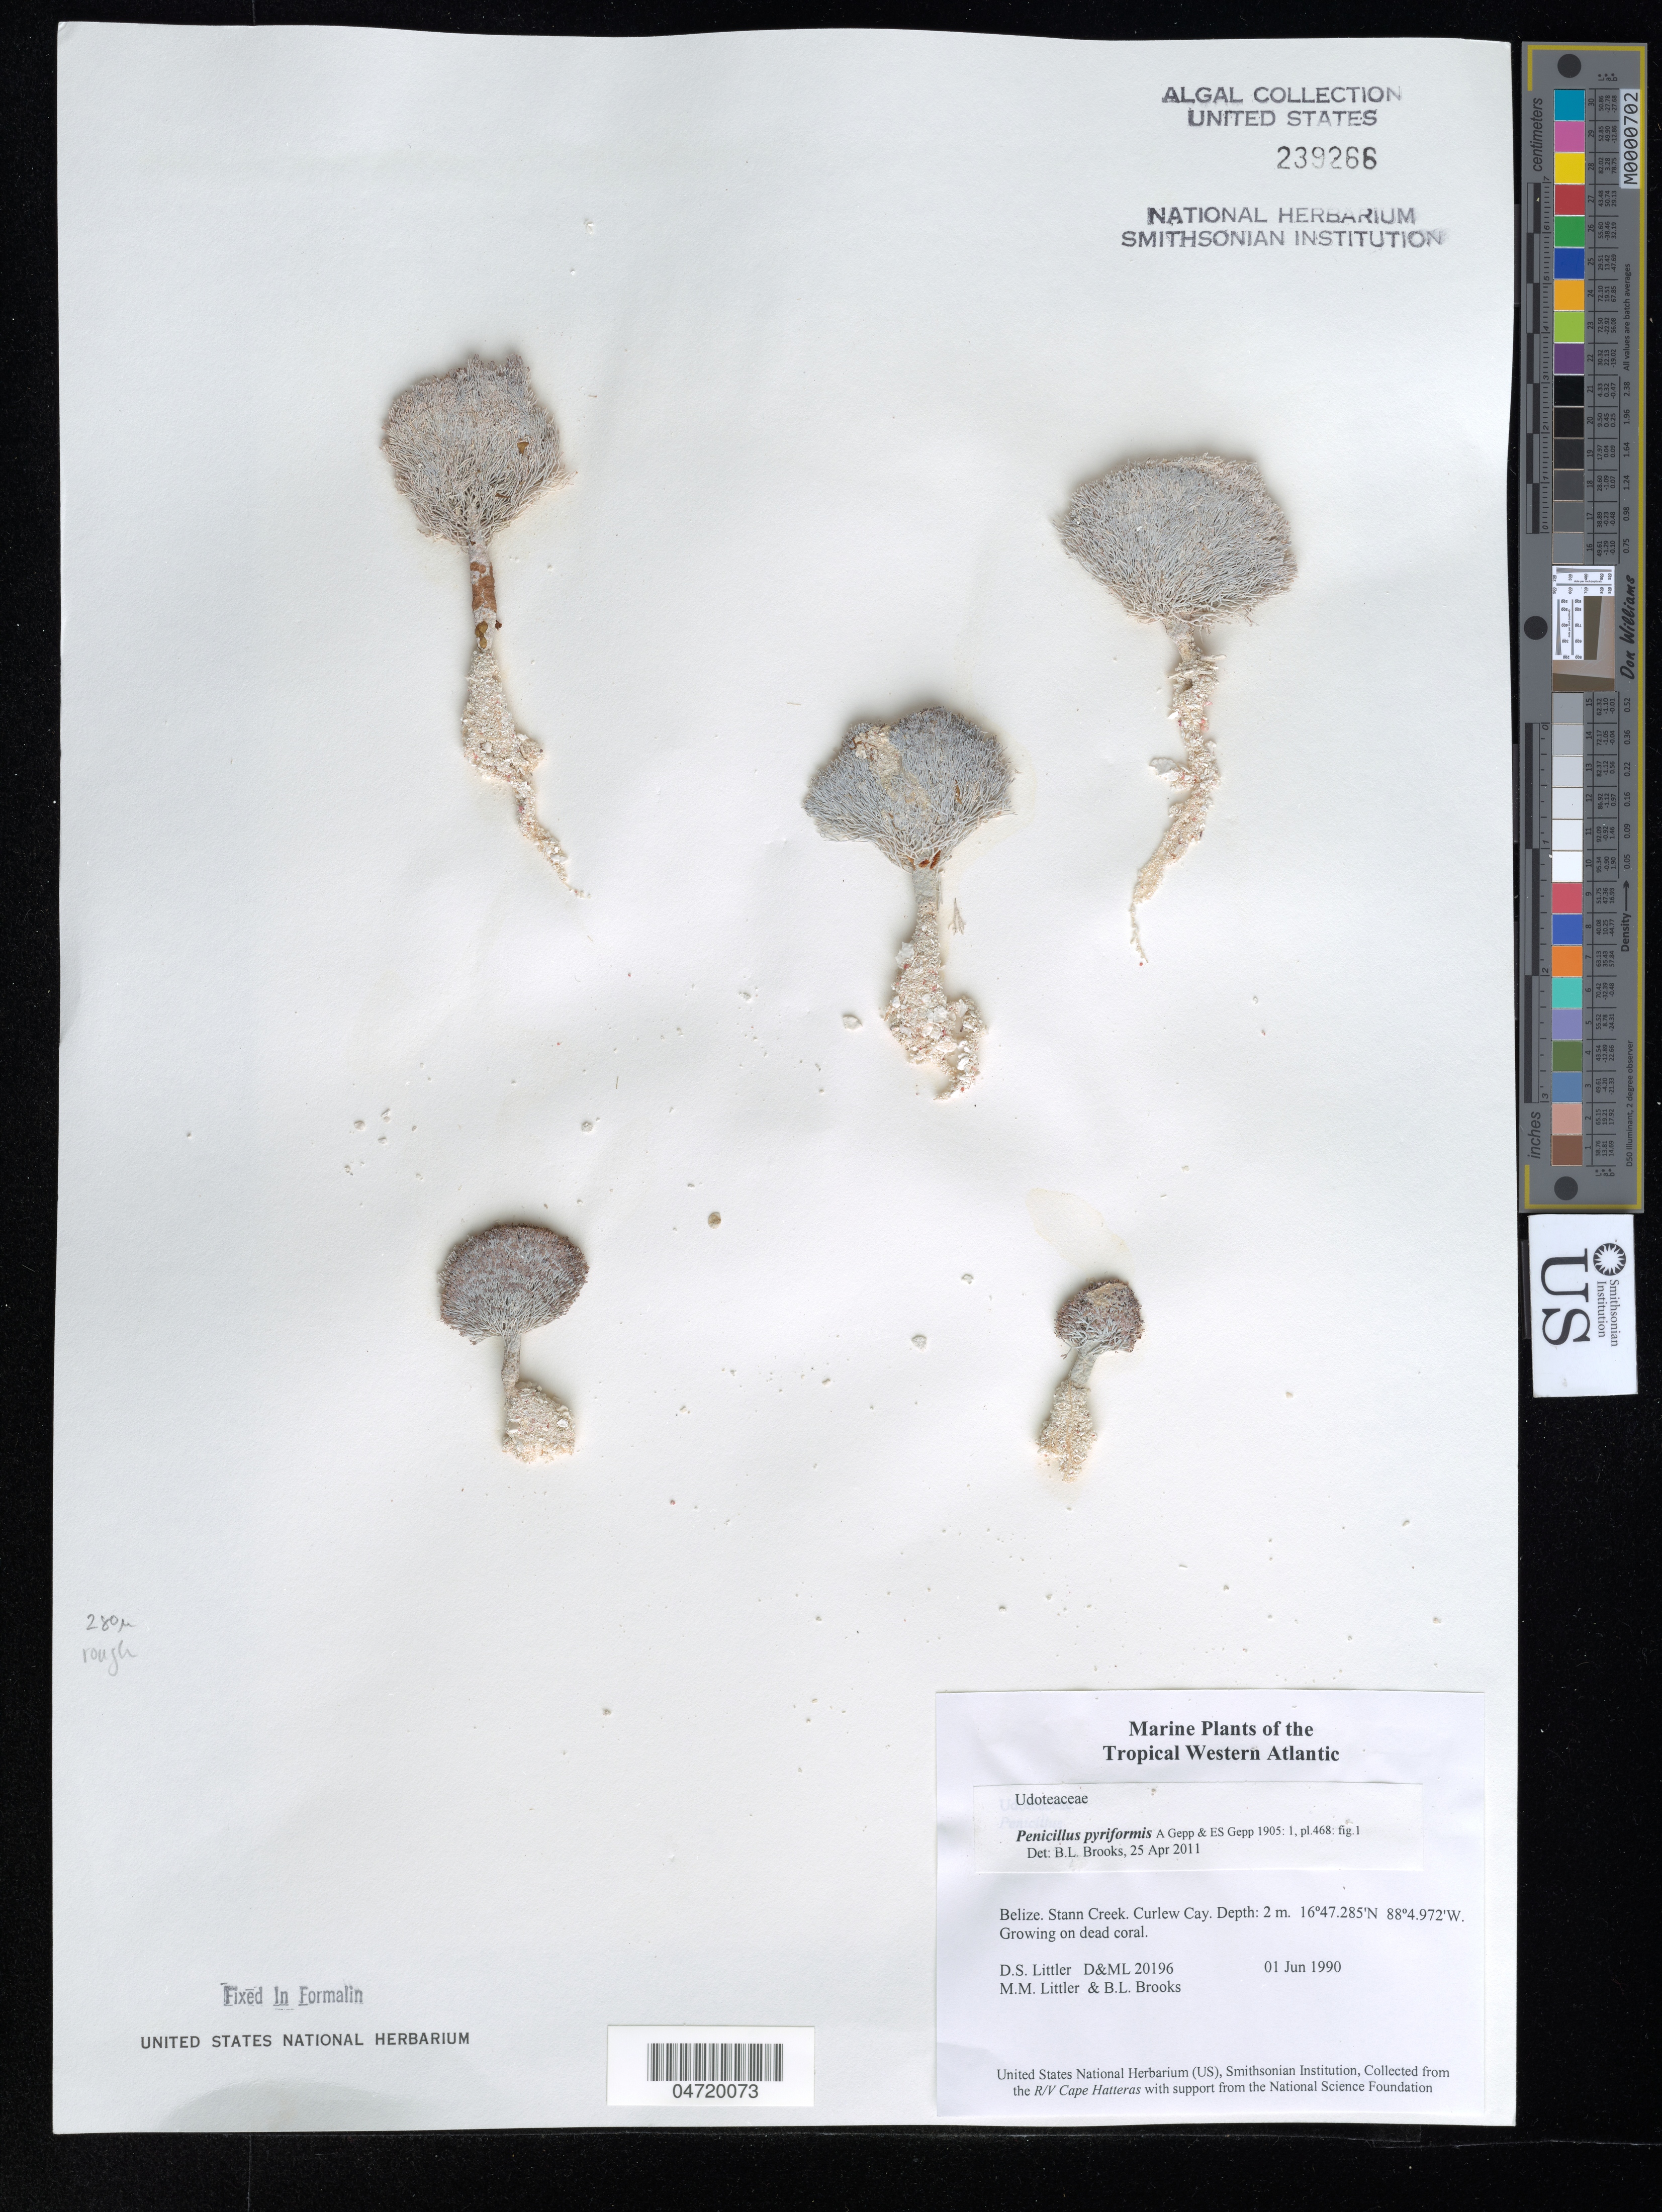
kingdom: Plantae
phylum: Chlorophyta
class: Ulvophyceae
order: Bryopsidales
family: Udoteaceae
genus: Penicillus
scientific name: Penicillus pyriformis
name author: A. Gepp & E. Gepp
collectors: D. S. Littler, M. M. Littler & B. Brooks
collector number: D&ML20196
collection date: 1990-06-01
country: Belize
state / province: Stann Creek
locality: The Tropical Western Atlantic. Curlew Cay.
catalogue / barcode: US 239266